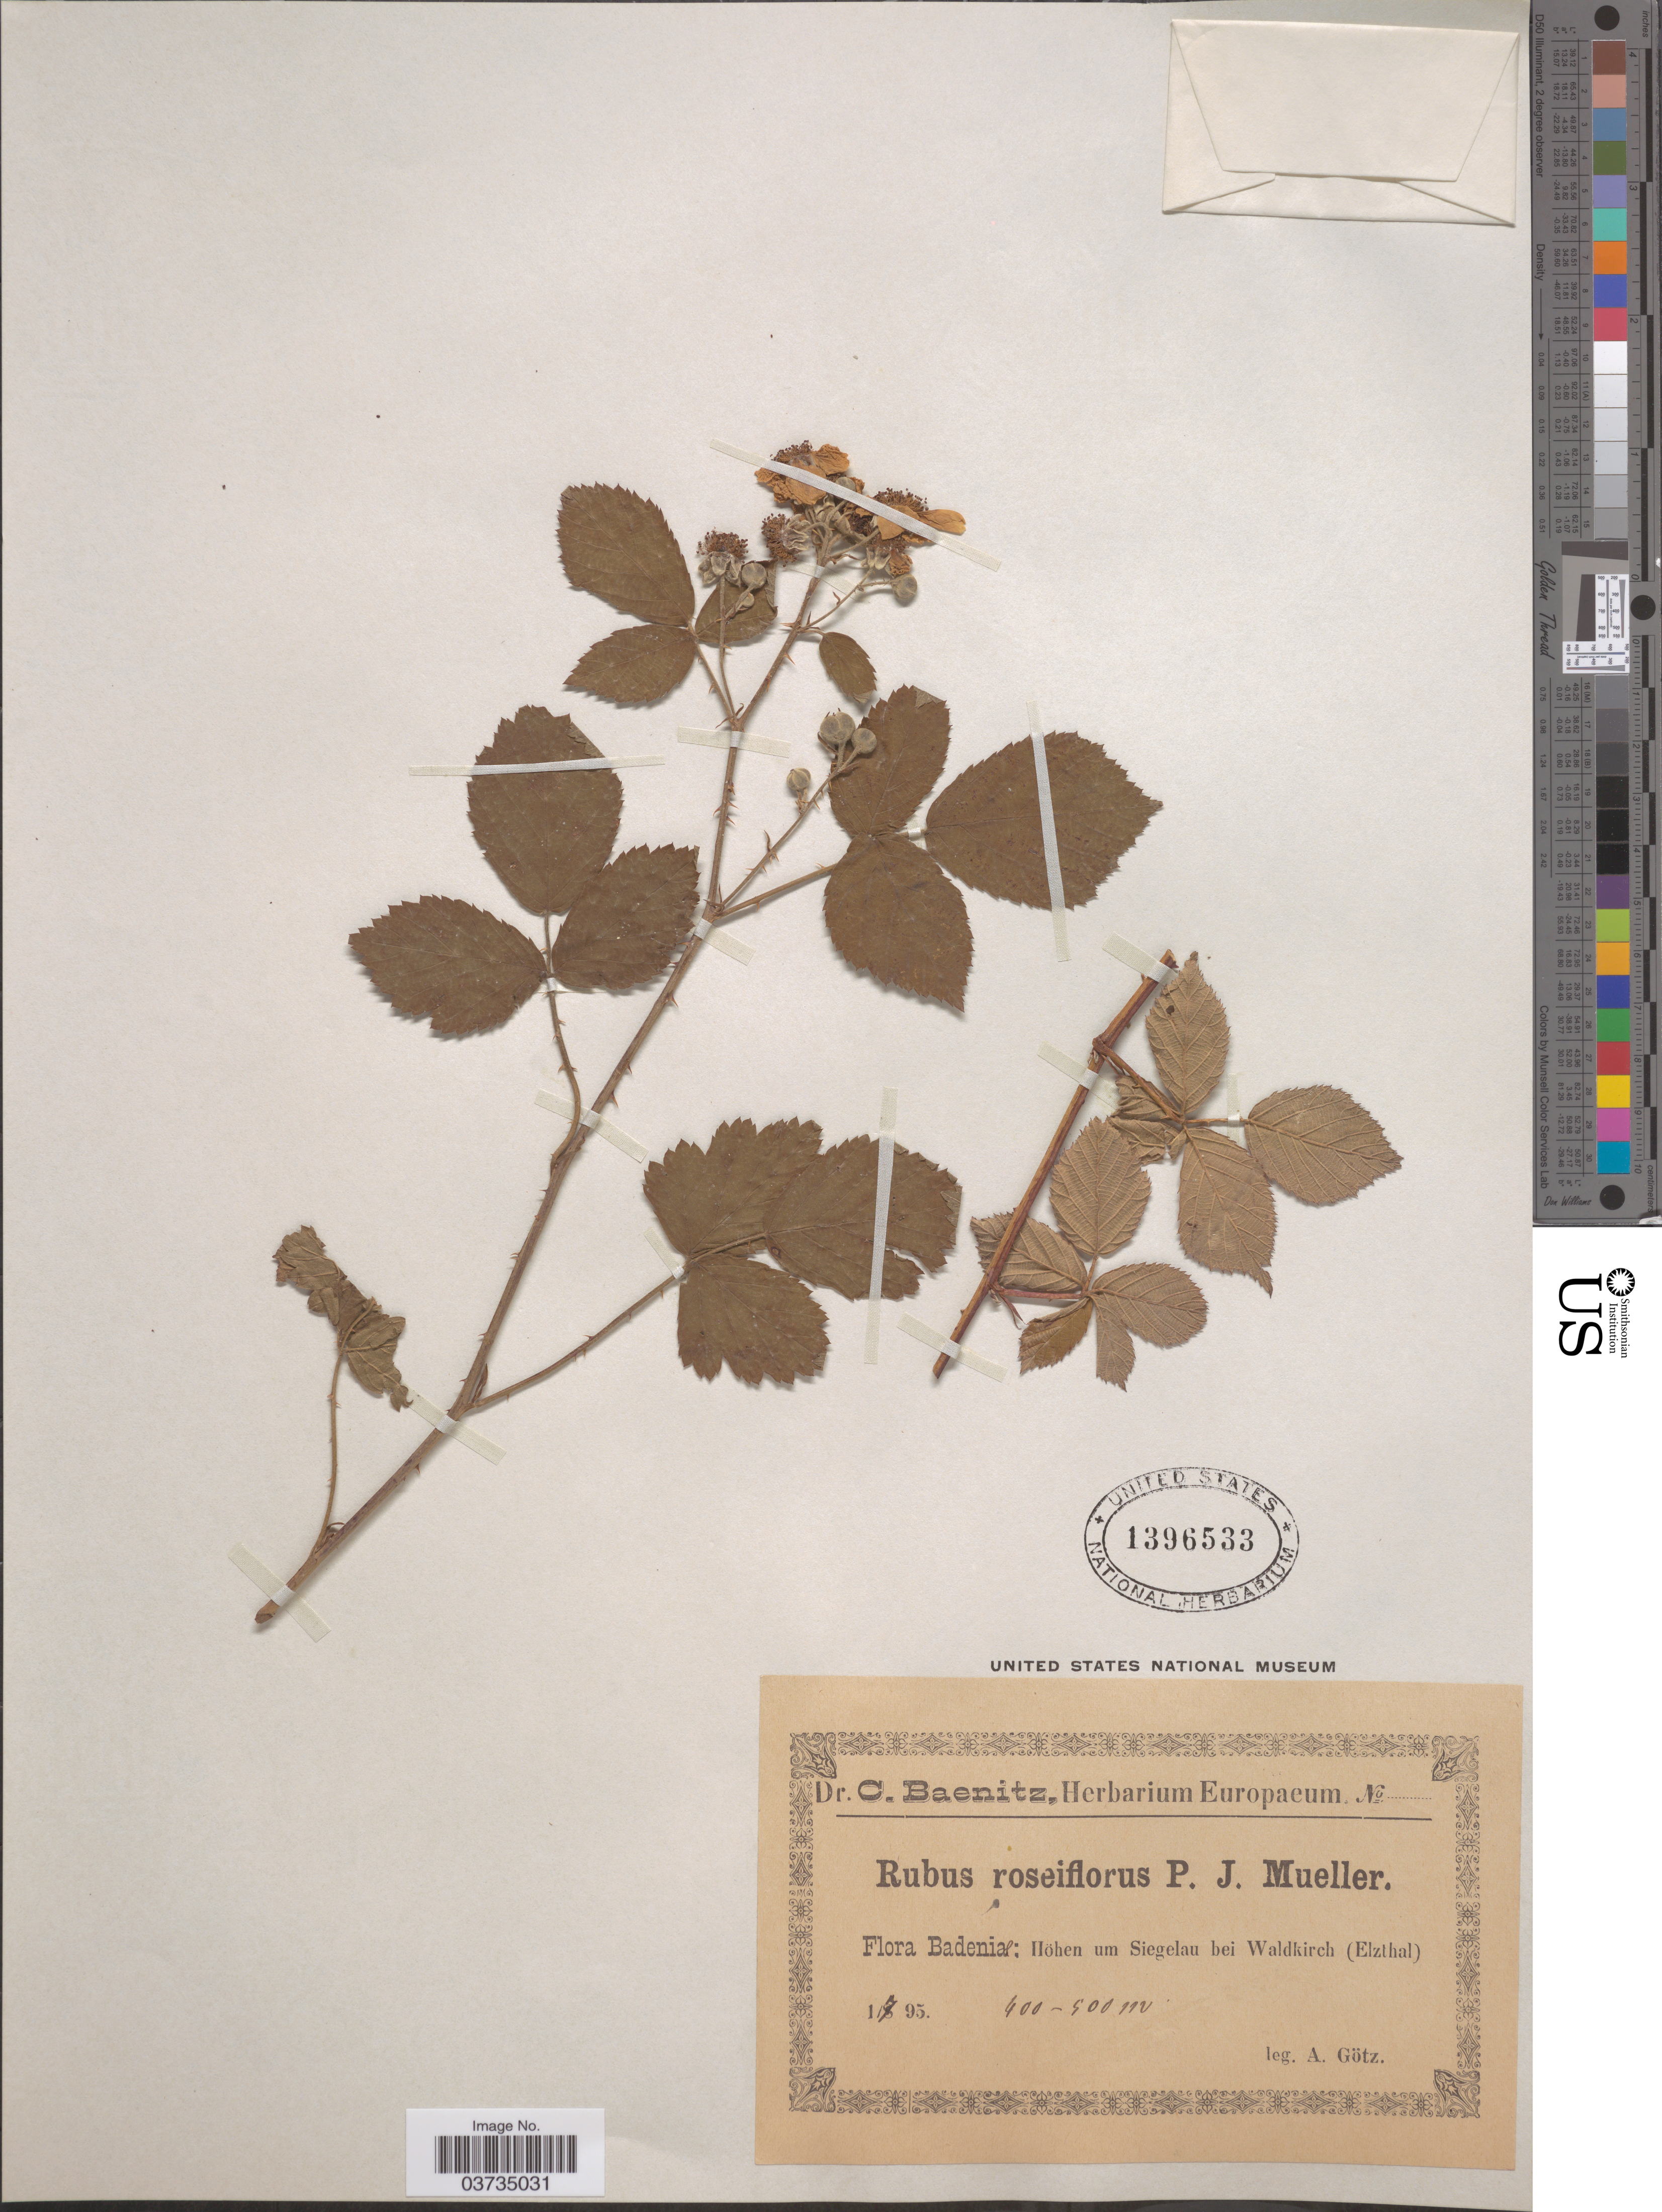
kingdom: Plantae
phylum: Tracheophyta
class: Magnoliopsida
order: Rosales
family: Rosaceae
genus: Rubus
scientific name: Rubus roseiflorus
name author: P. Mull.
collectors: A. Götz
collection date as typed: Transcribed d/m/y: 1/7/95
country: Germany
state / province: Baden-Württemberg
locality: Badeniae: Höhen um Siegelau bei Waldkirch (Elzthal).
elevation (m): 400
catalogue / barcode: US 1396533